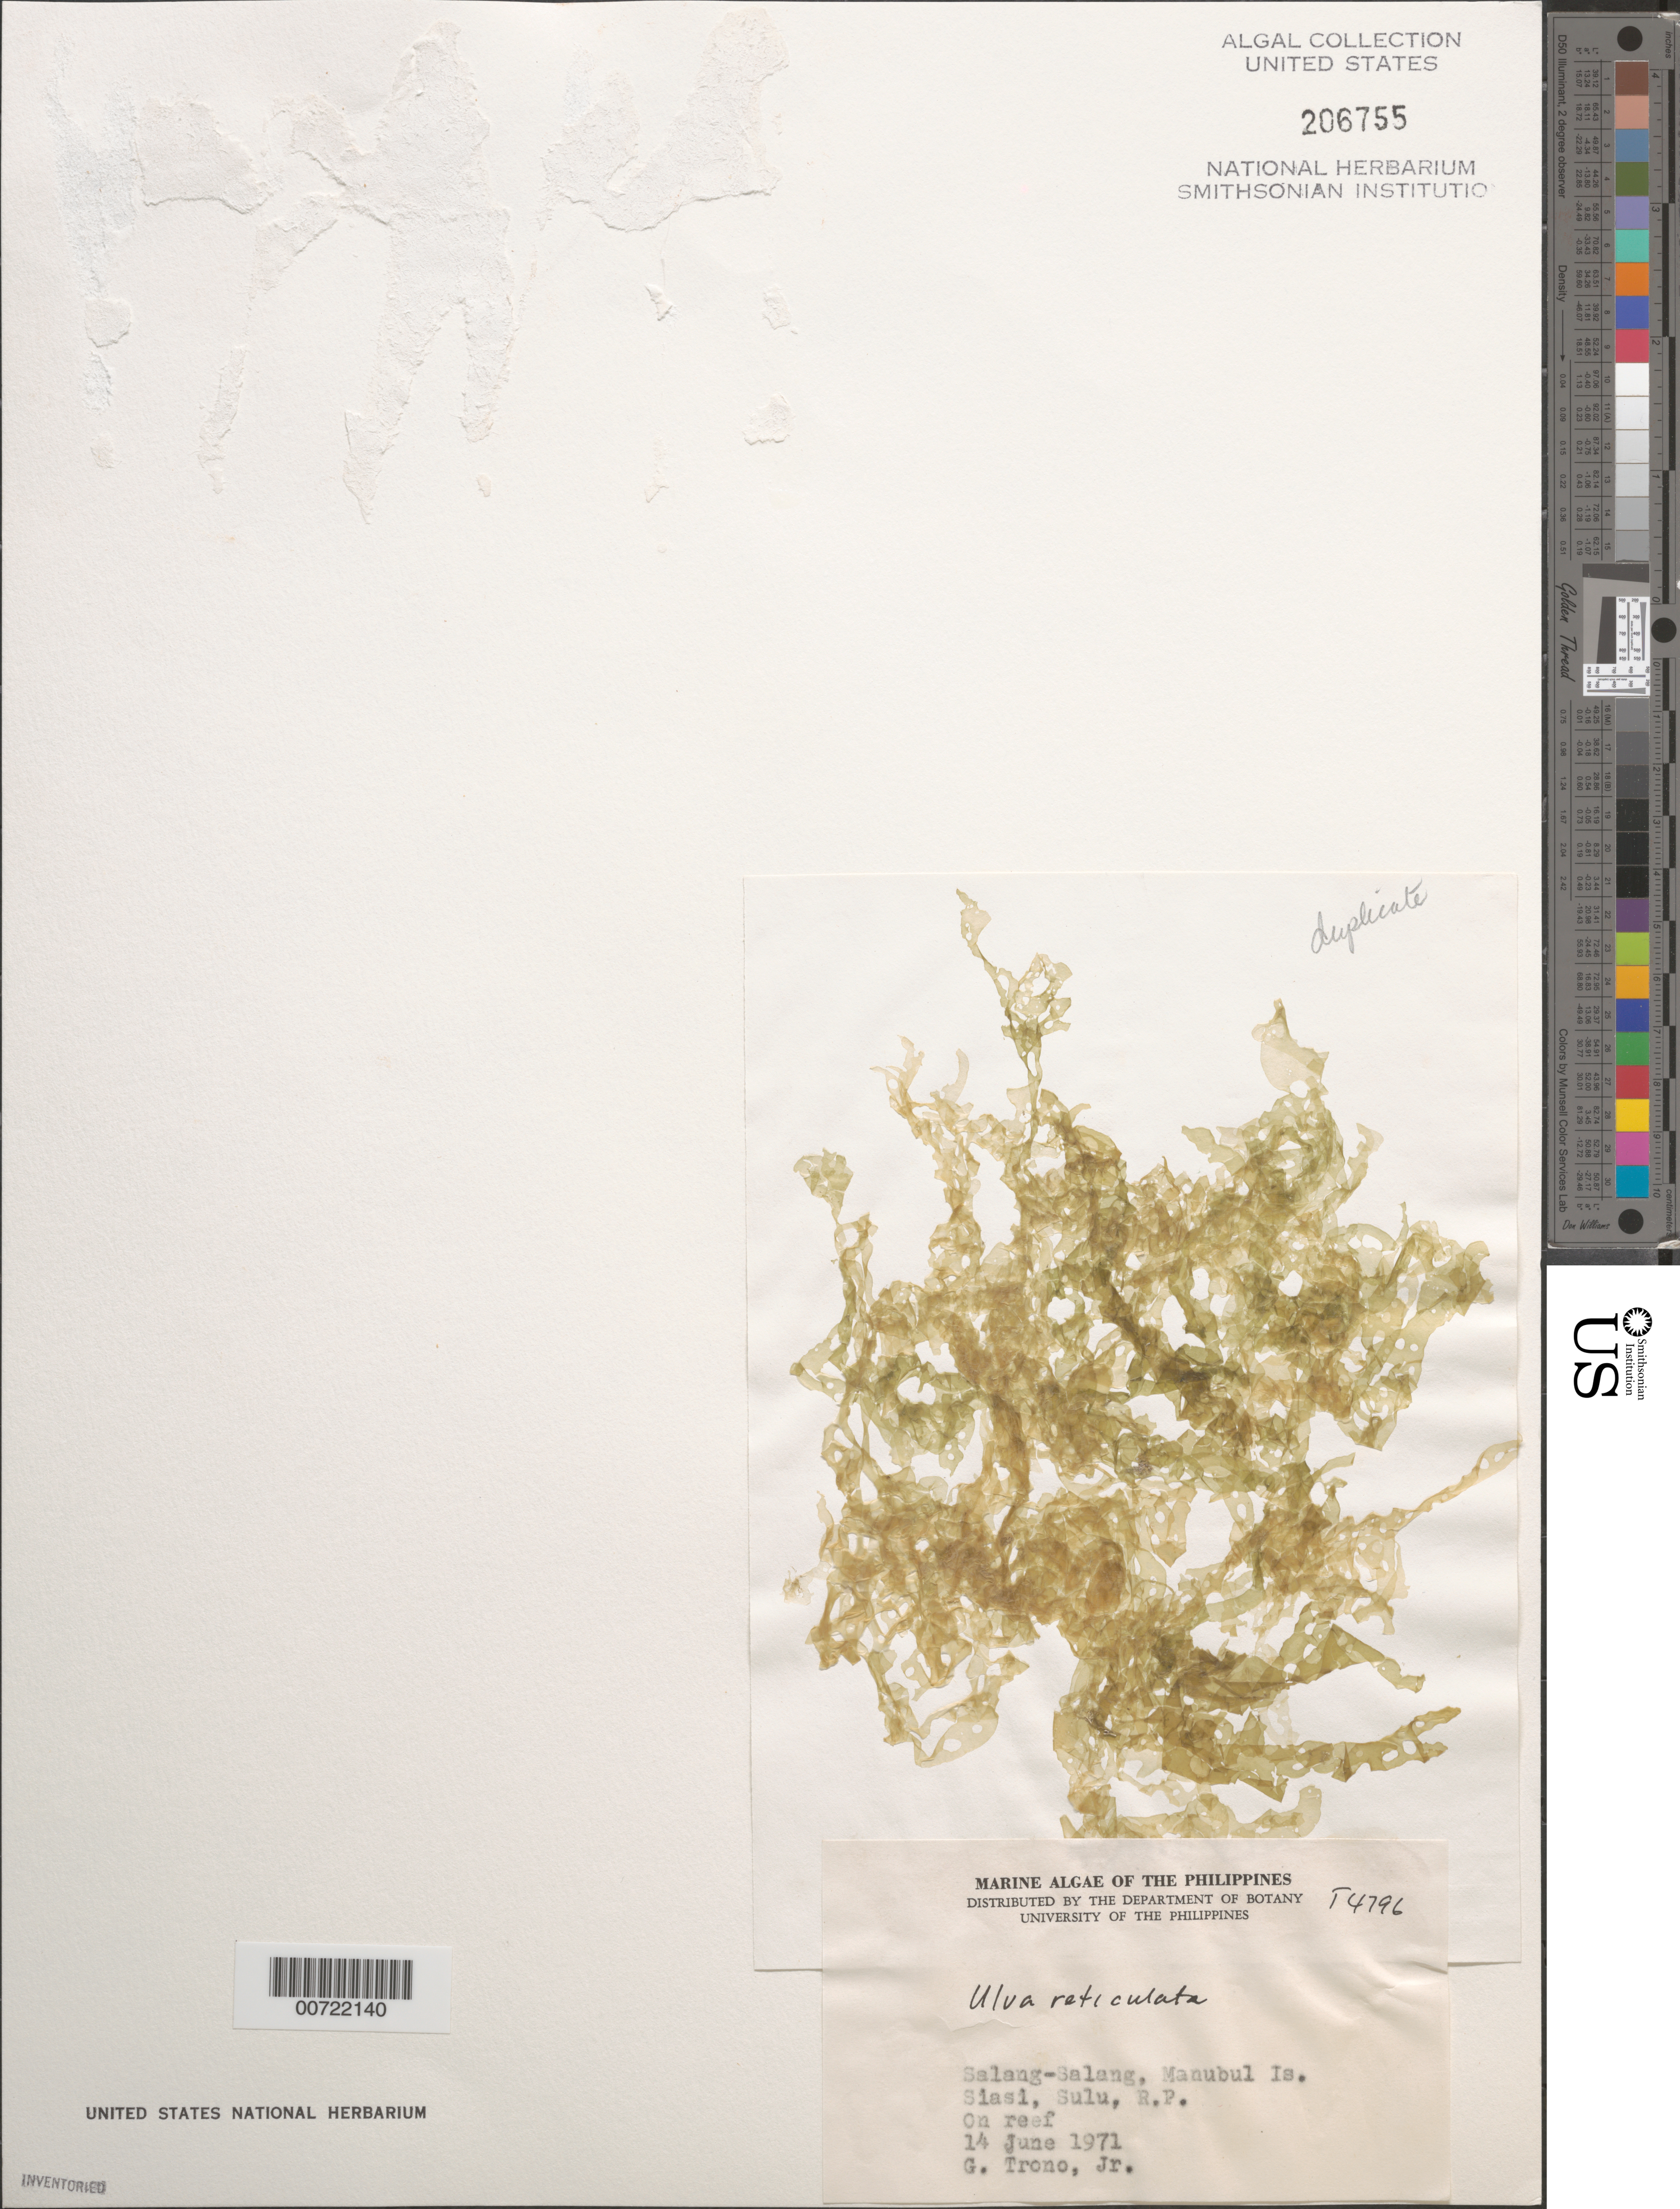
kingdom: Plantae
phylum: Chlorophyta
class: Ulvophyceae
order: Ulvales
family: Ulvaceae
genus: Ulva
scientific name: Ulva reticulata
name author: Forssk.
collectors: G. Trono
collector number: T4796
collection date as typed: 14 Jun 1971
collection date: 1971-06-14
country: Philippines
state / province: Muslim Mindanao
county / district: Sulu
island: Siasi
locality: Salang-Salang, Manubul Island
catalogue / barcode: US 206755